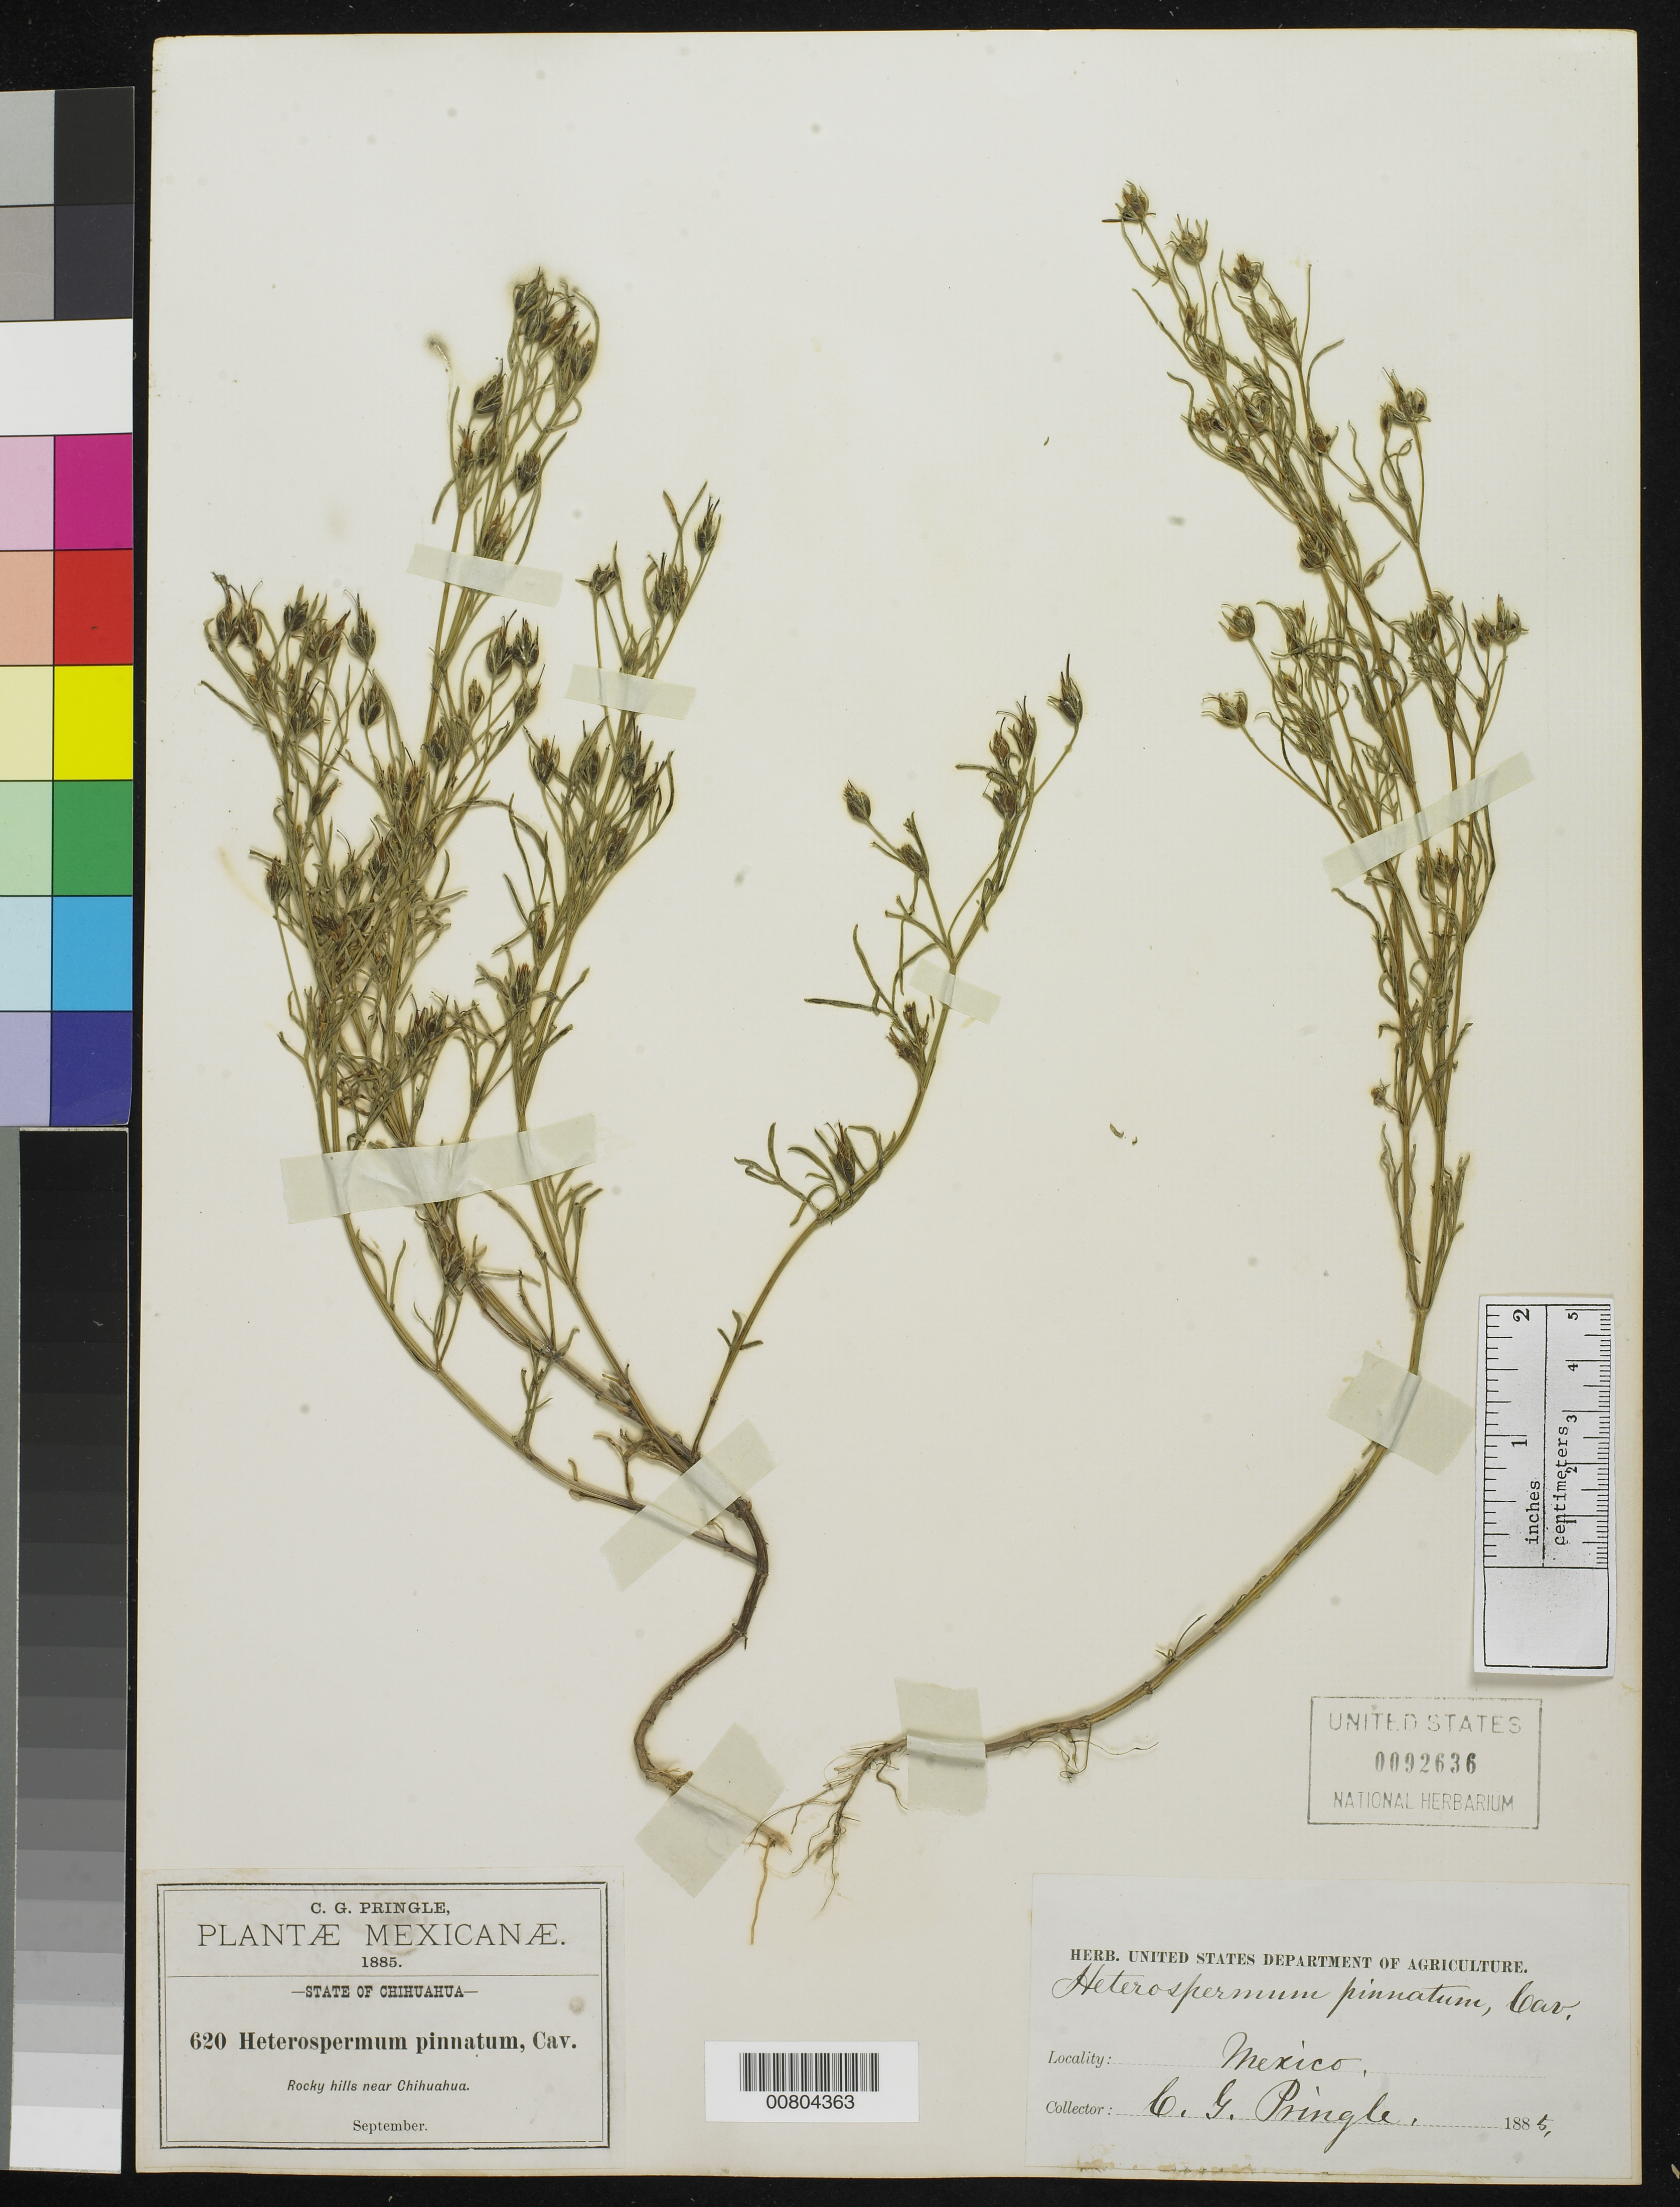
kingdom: Plantae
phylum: Tracheophyta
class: Magnoliopsida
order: Asterales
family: Asteraceae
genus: Heterosperma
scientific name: Heterosperma pinnatum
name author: Cav.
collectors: C. G. Pringle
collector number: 620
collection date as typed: Sep 1885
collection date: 1885-09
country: Mexico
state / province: Chihuahua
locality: Rocky hills near Chihuahua.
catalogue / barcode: US 92636